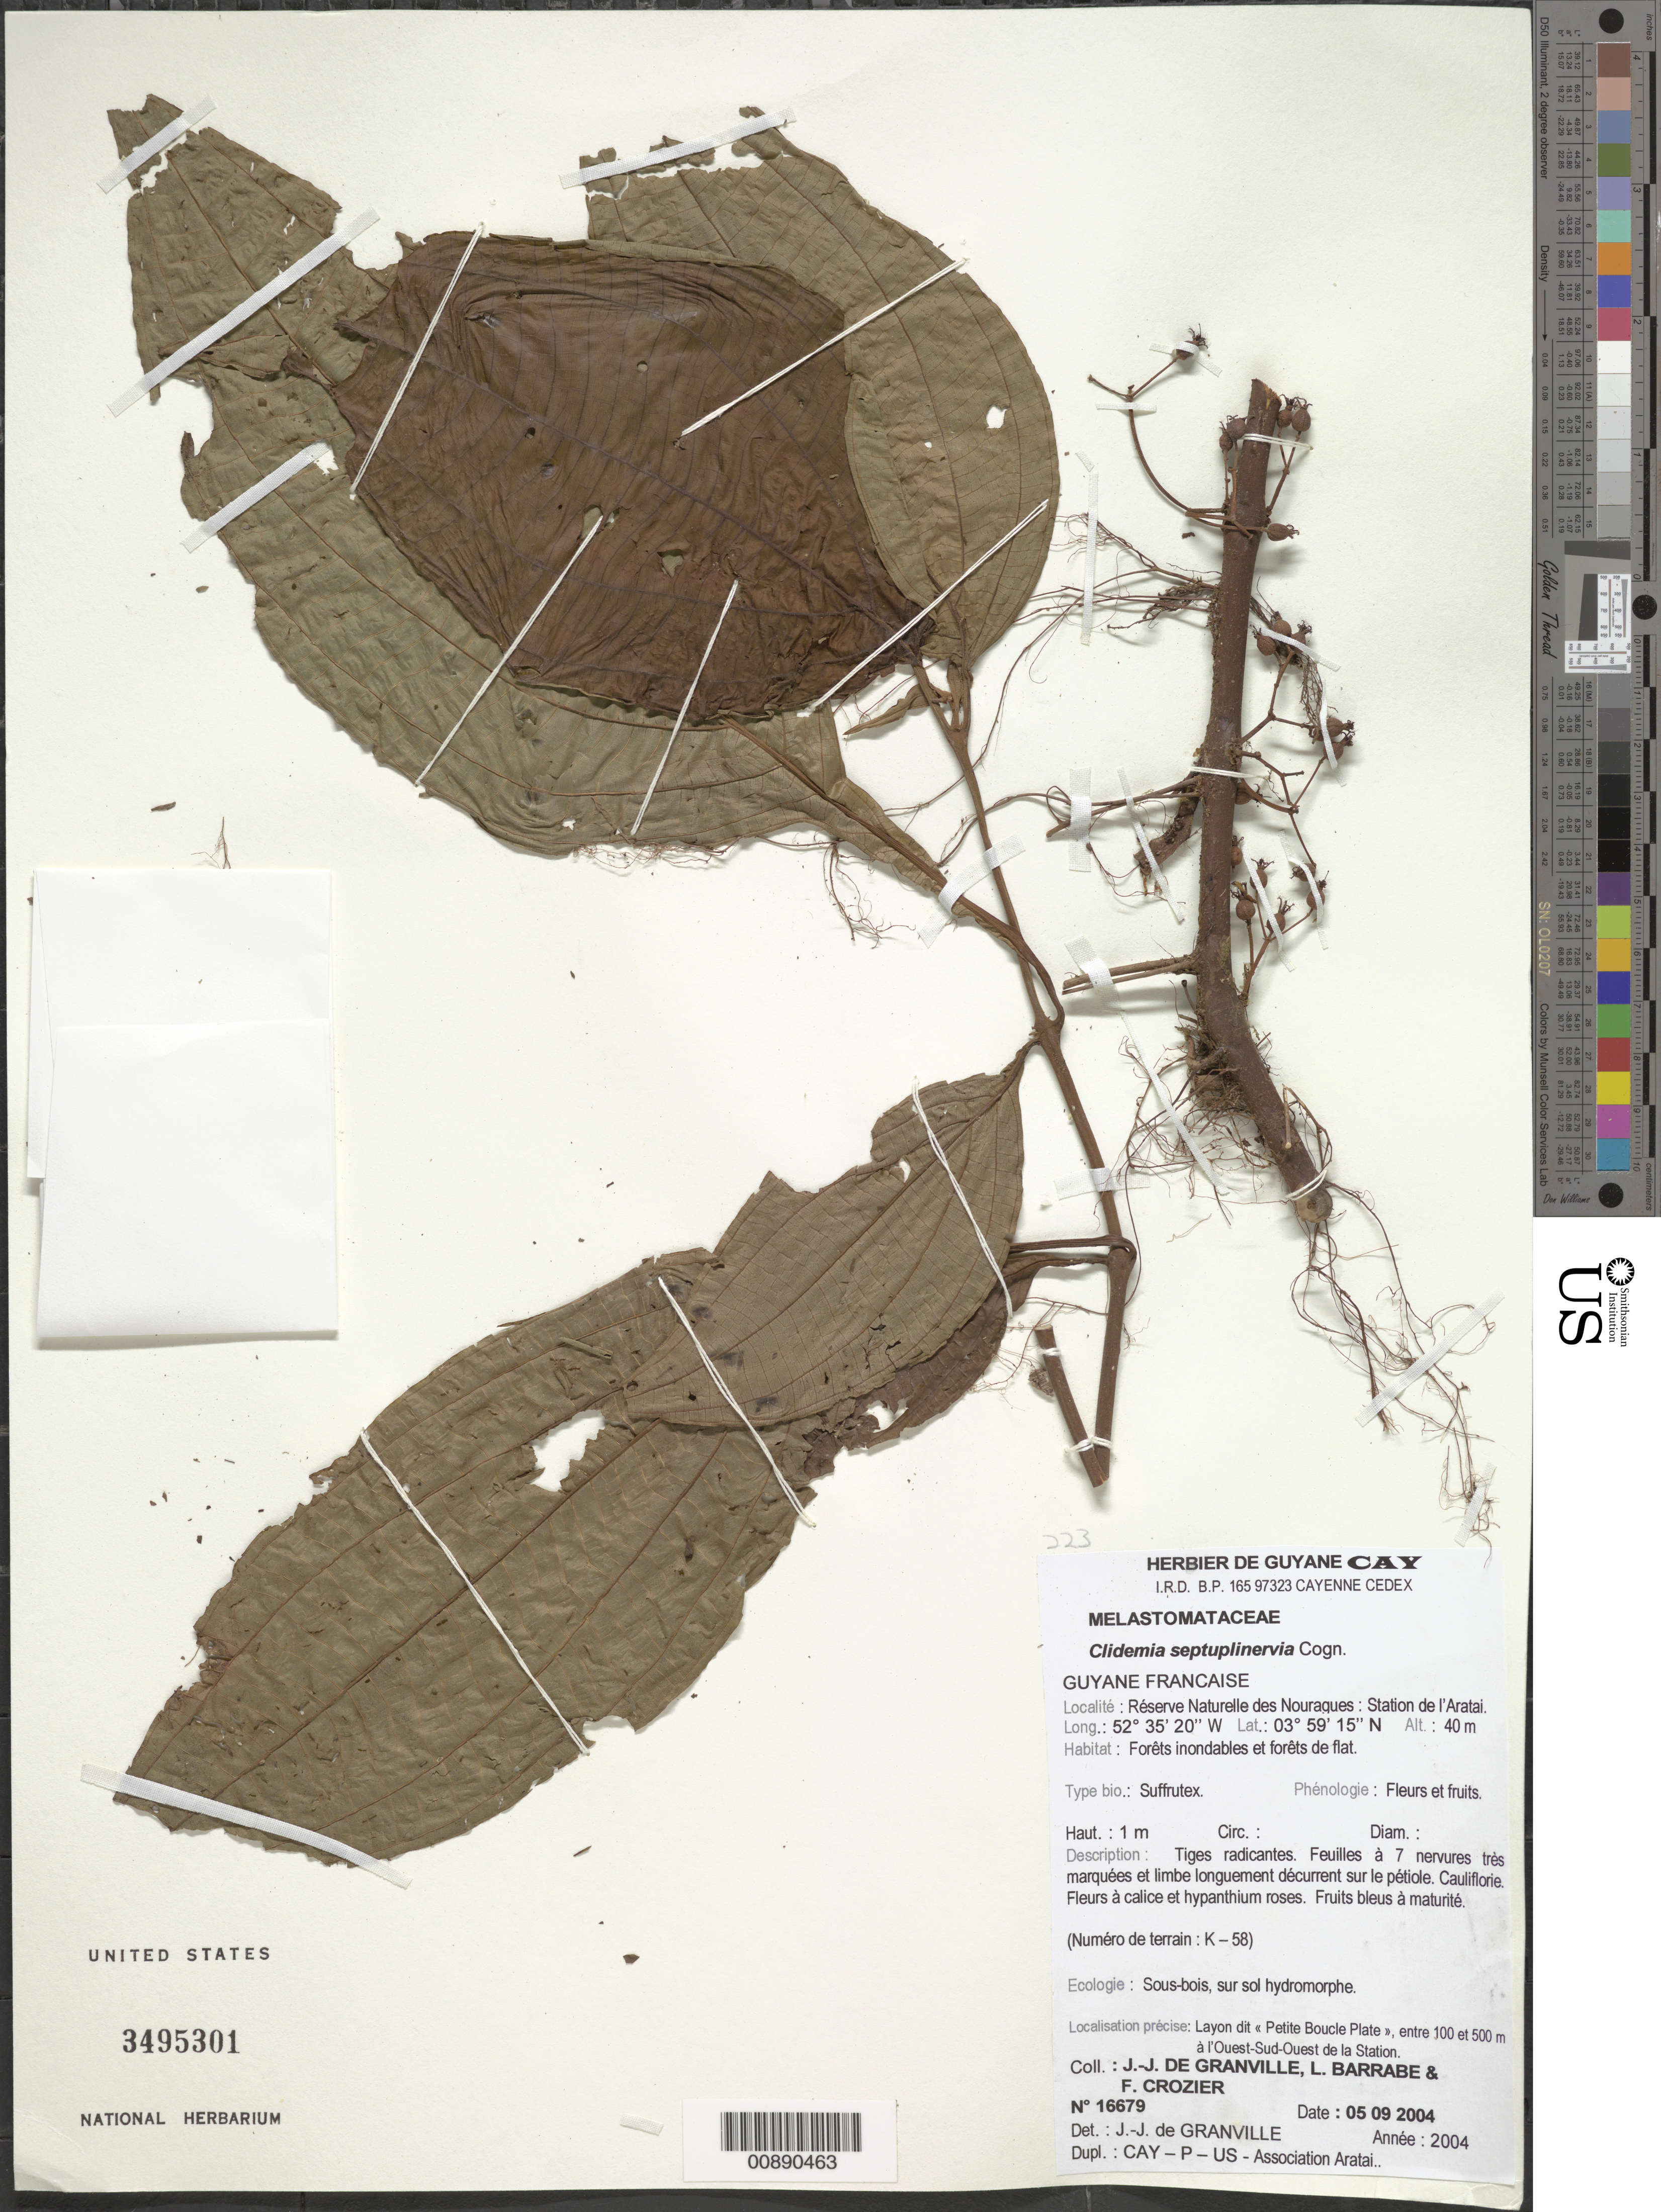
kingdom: Plantae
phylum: Tracheophyta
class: Magnoliopsida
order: Myrtales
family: Melastomataceae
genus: Clidemia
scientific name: Clidemia septuplinervia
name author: Cogn.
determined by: Granville, J. J. de, (CAY), Institut de Recherche pour le Developpement (IRD) (FRENCH GUIANA)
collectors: J.-J. de Granville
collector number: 16679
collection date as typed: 5-Sep-05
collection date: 2005-09-05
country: French Guiana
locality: Réserve Naturelle des Nouragues, Station de l'Aratai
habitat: Forêt inondables et forêts de flat; sous-bois, sur sol hydromorphe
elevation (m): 40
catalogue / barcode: US 3495301